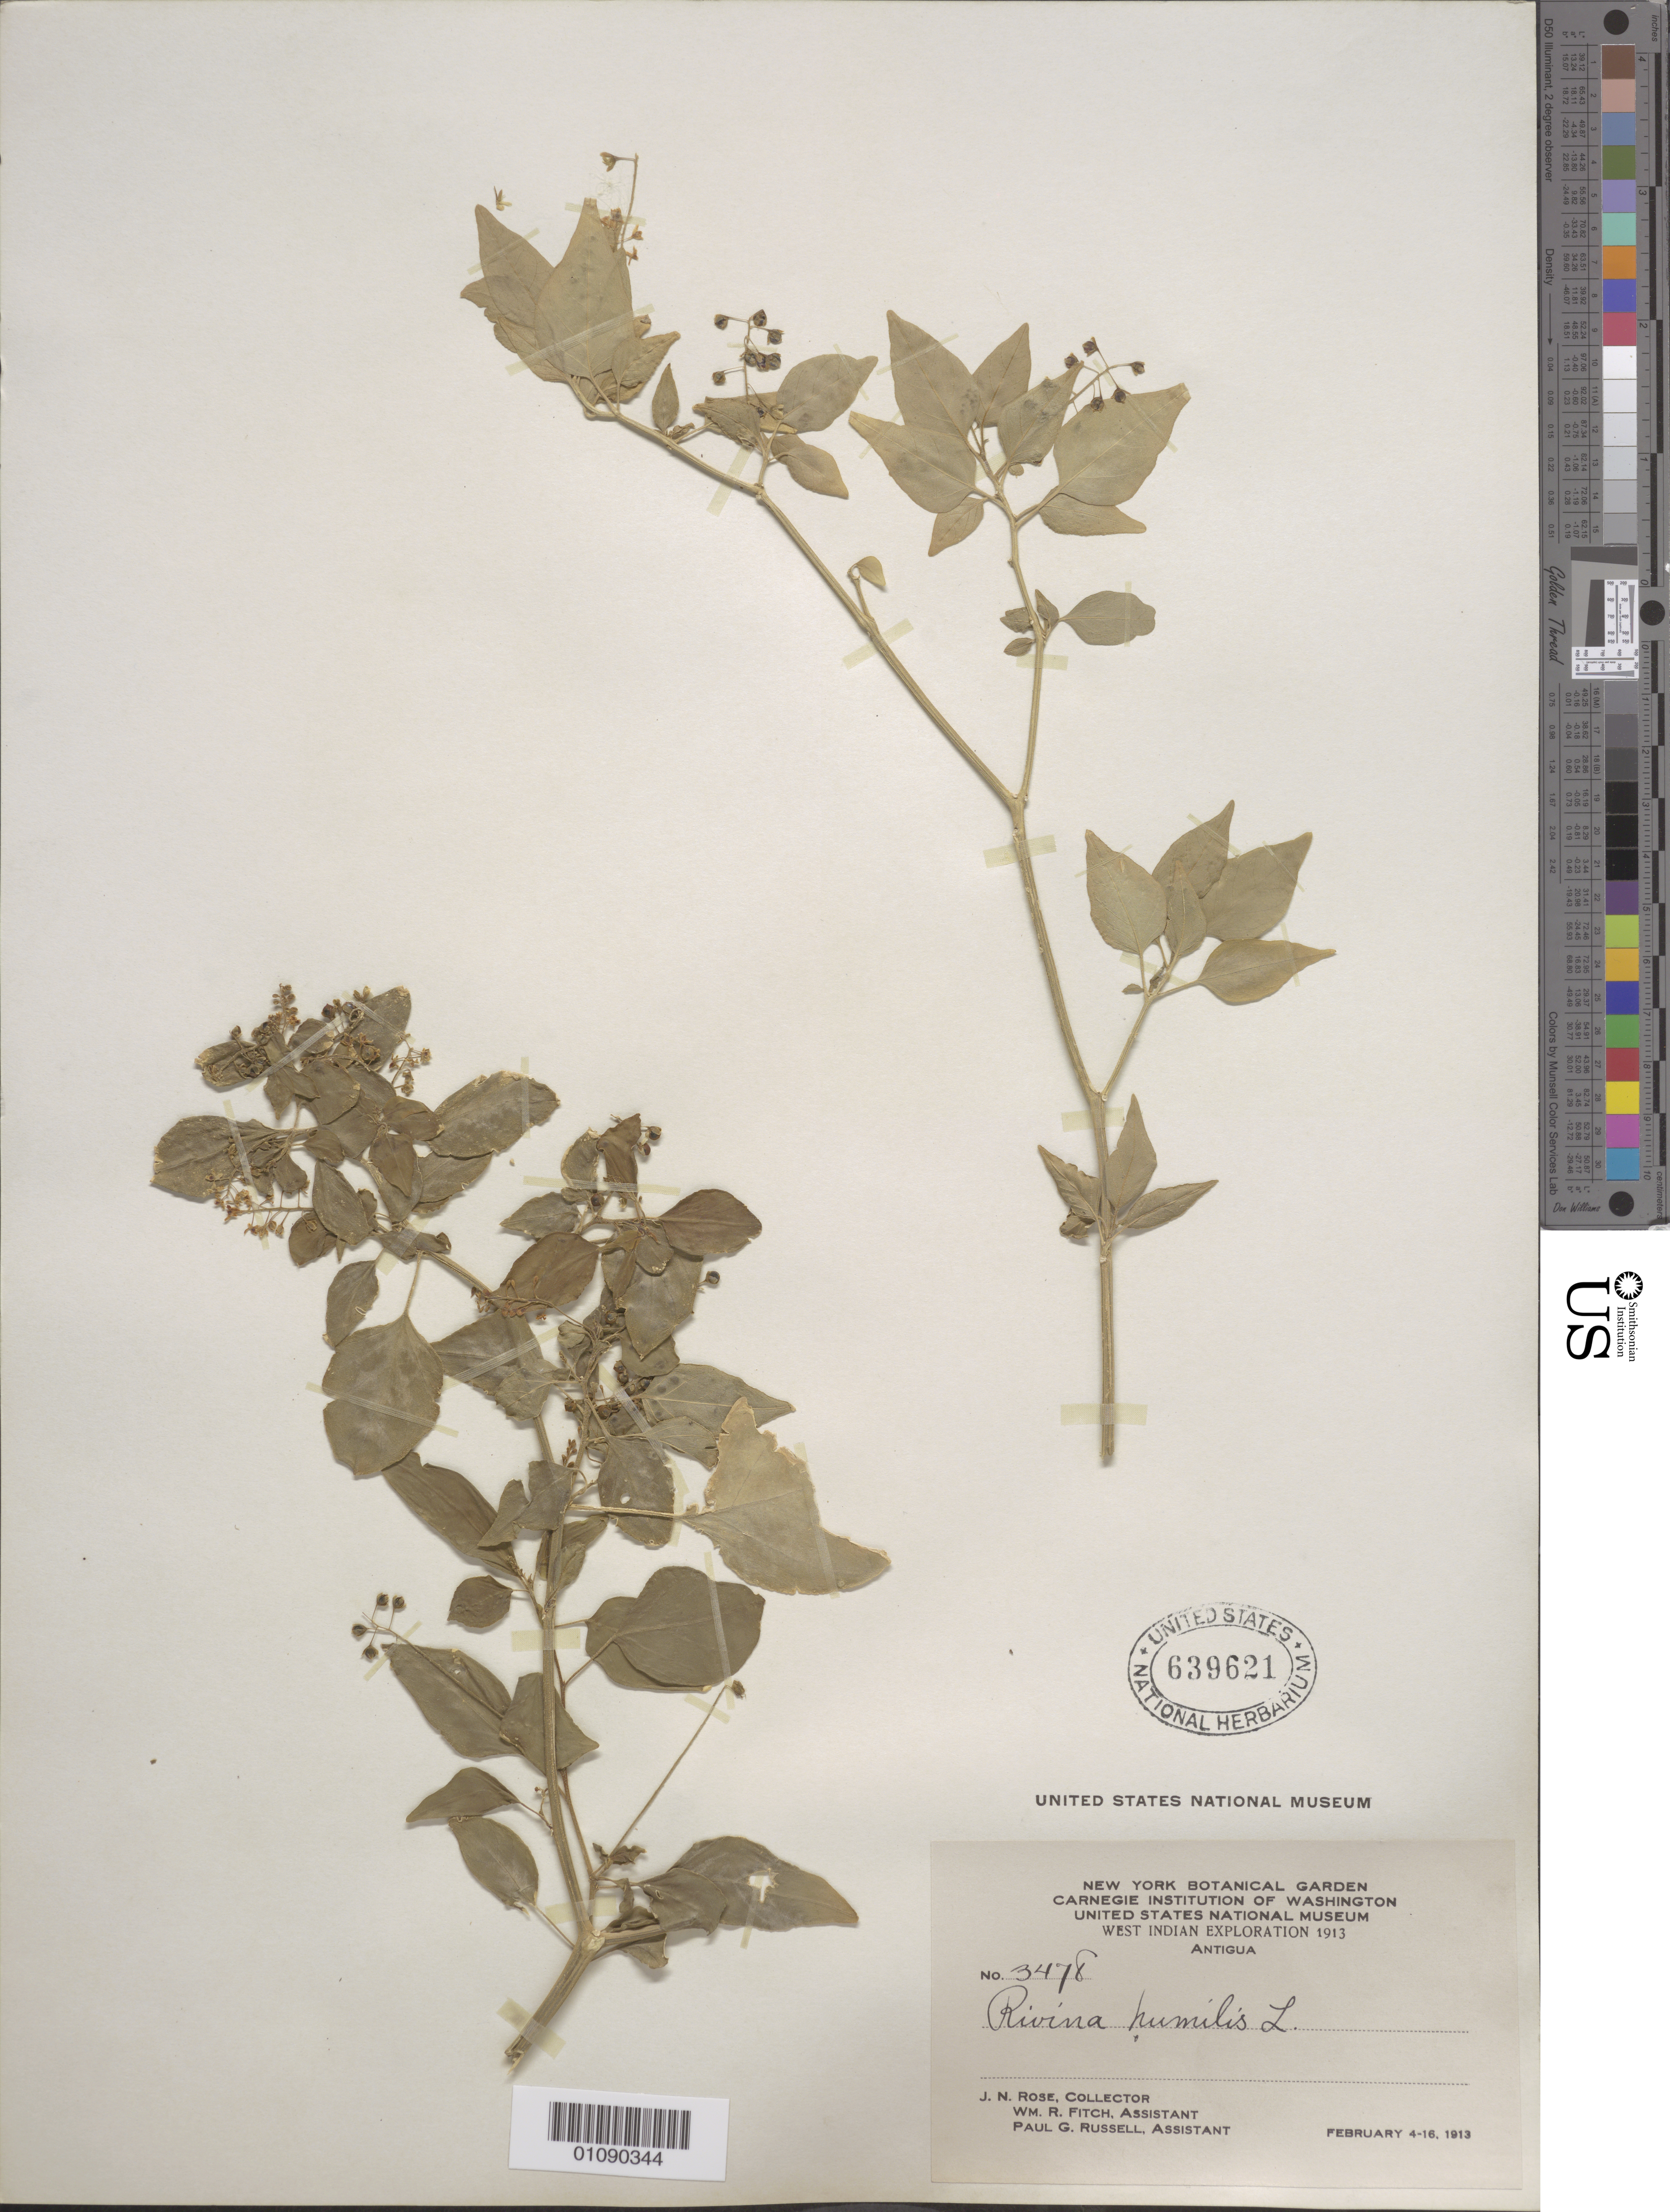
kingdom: Plantae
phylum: Tracheophyta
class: Magnoliopsida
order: Caryophyllales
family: Phytolaccaceae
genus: Rivina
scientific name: Rivina humilis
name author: L.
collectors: J. N. Rose, W. R. Fitch & P. G. Russell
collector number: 3478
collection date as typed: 04 Feb 1913 to 16 Feb 1913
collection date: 1913-02-04/1913-02-16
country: Antigua and Barbuda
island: Antigua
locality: Antigua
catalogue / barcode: US 639621